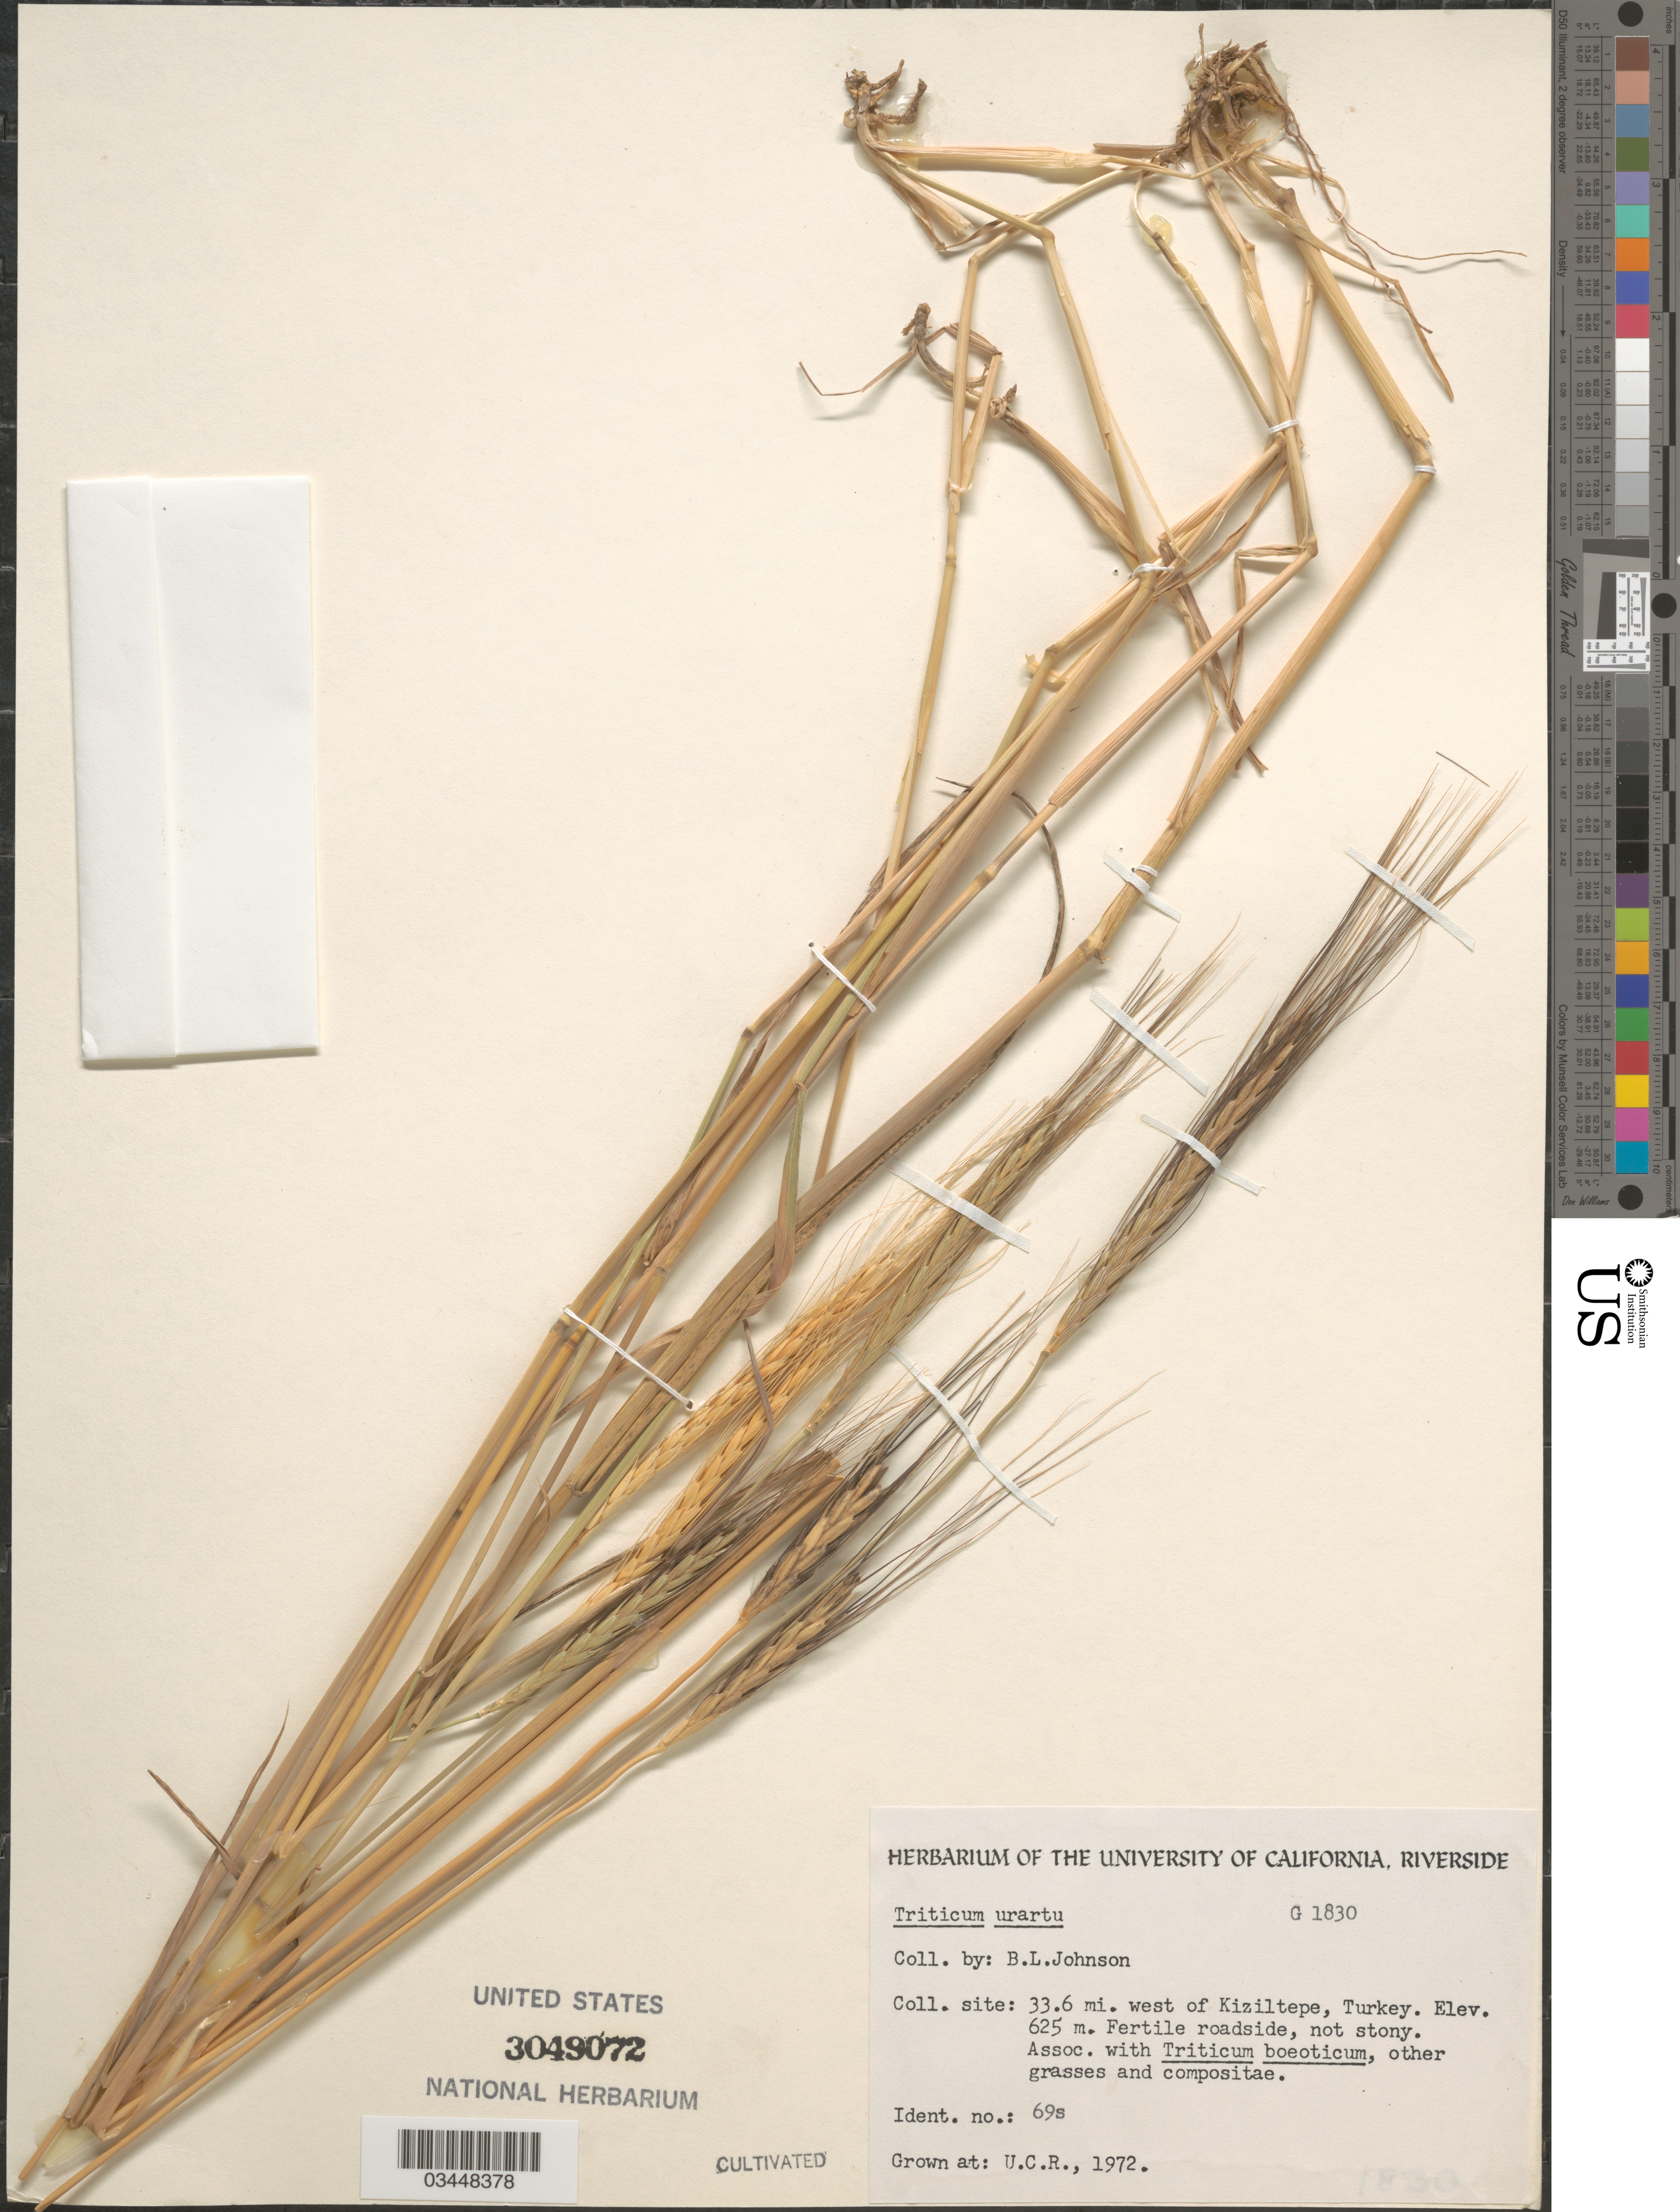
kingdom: Plantae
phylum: Tracheophyta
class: Liliopsida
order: Poales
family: Poaceae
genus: Triticum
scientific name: Triticum urartu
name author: Thumanjan ex Gandilyan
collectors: ex herb. Univ. of California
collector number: G1830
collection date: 1972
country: United States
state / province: California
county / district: Riverside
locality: U.C.R.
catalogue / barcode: US 3049072